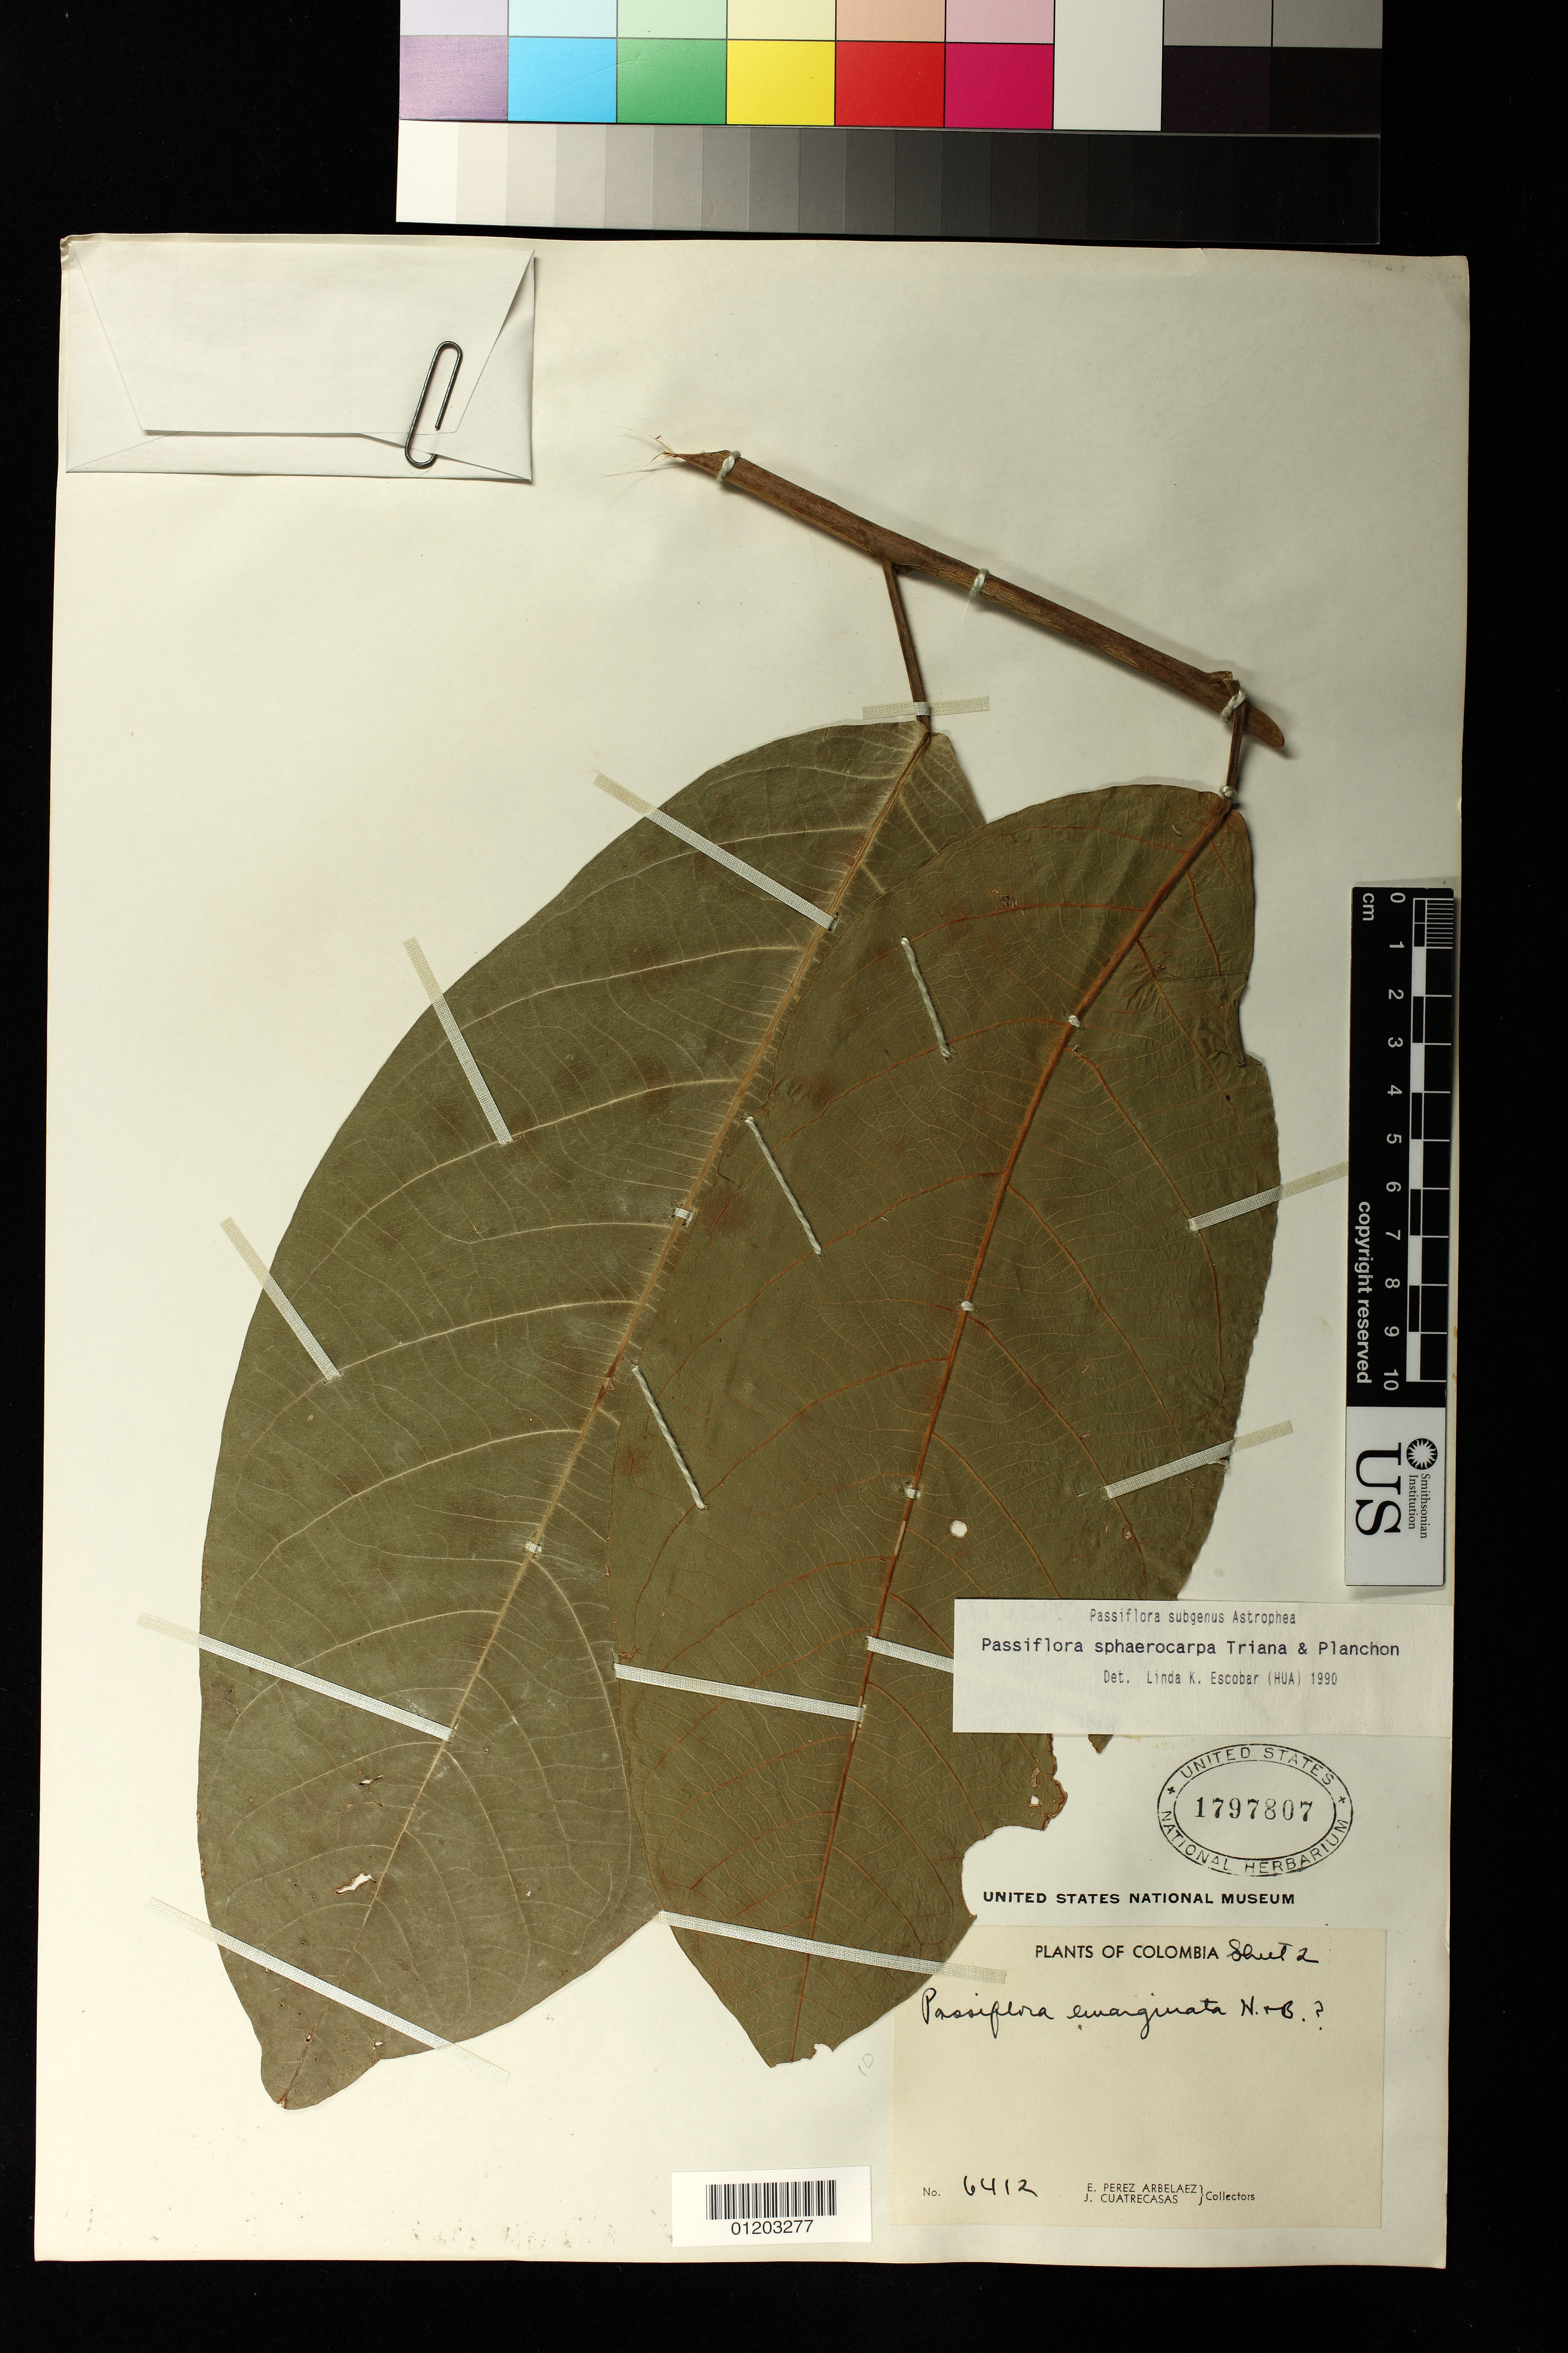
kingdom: Plantae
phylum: Tracheophyta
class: Magnoliopsida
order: Malpighiales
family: Passifloraceae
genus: Passiflora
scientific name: Passiflora sphaerocarpa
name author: Triana & Planch.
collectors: E. Pérez Arbeláez & J. Cuatrecasas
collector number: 6412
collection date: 1939-08-06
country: Colombia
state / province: Tolima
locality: Girardot: El Espinal, matorrales en Quebrada del Enial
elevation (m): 400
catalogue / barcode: US 1797807